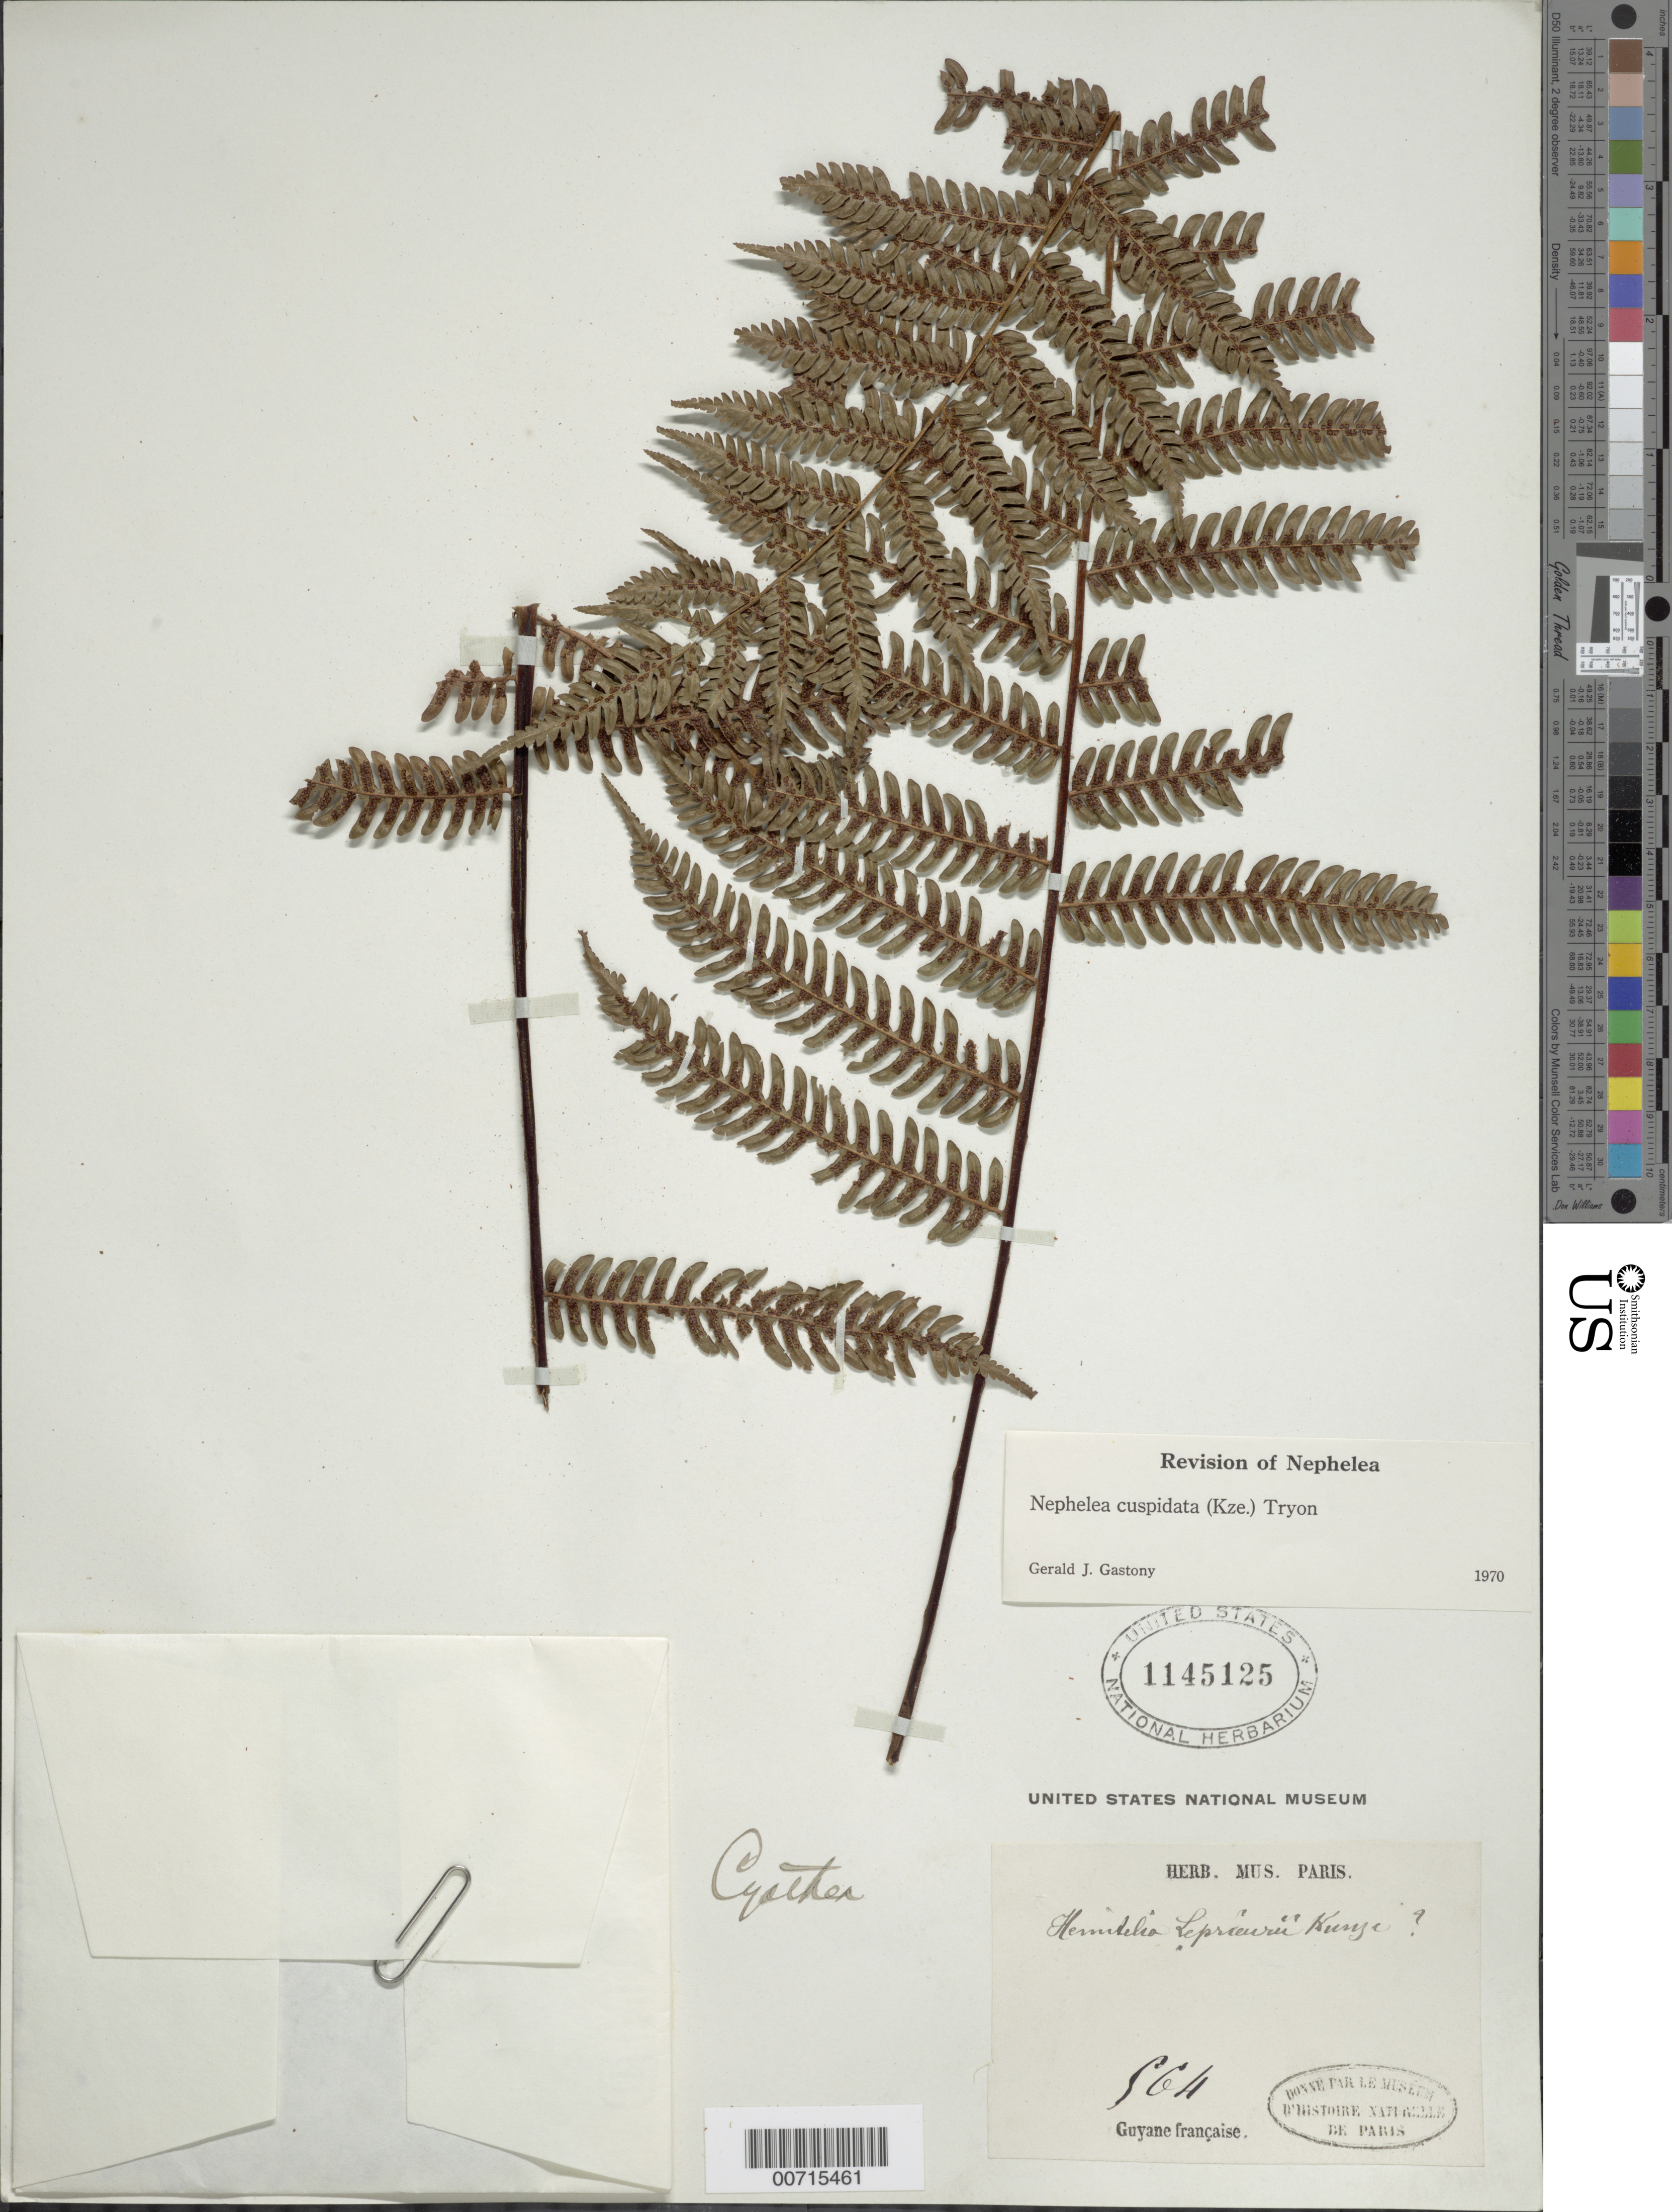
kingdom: Plantae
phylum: Tracheophyta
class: Polypodiopsida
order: Cyatheales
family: Cyatheaceae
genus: Alsophila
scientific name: Alsophila cuspidata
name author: (Kunze) D.S. Conant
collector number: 564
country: French Guiana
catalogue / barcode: US 1145125